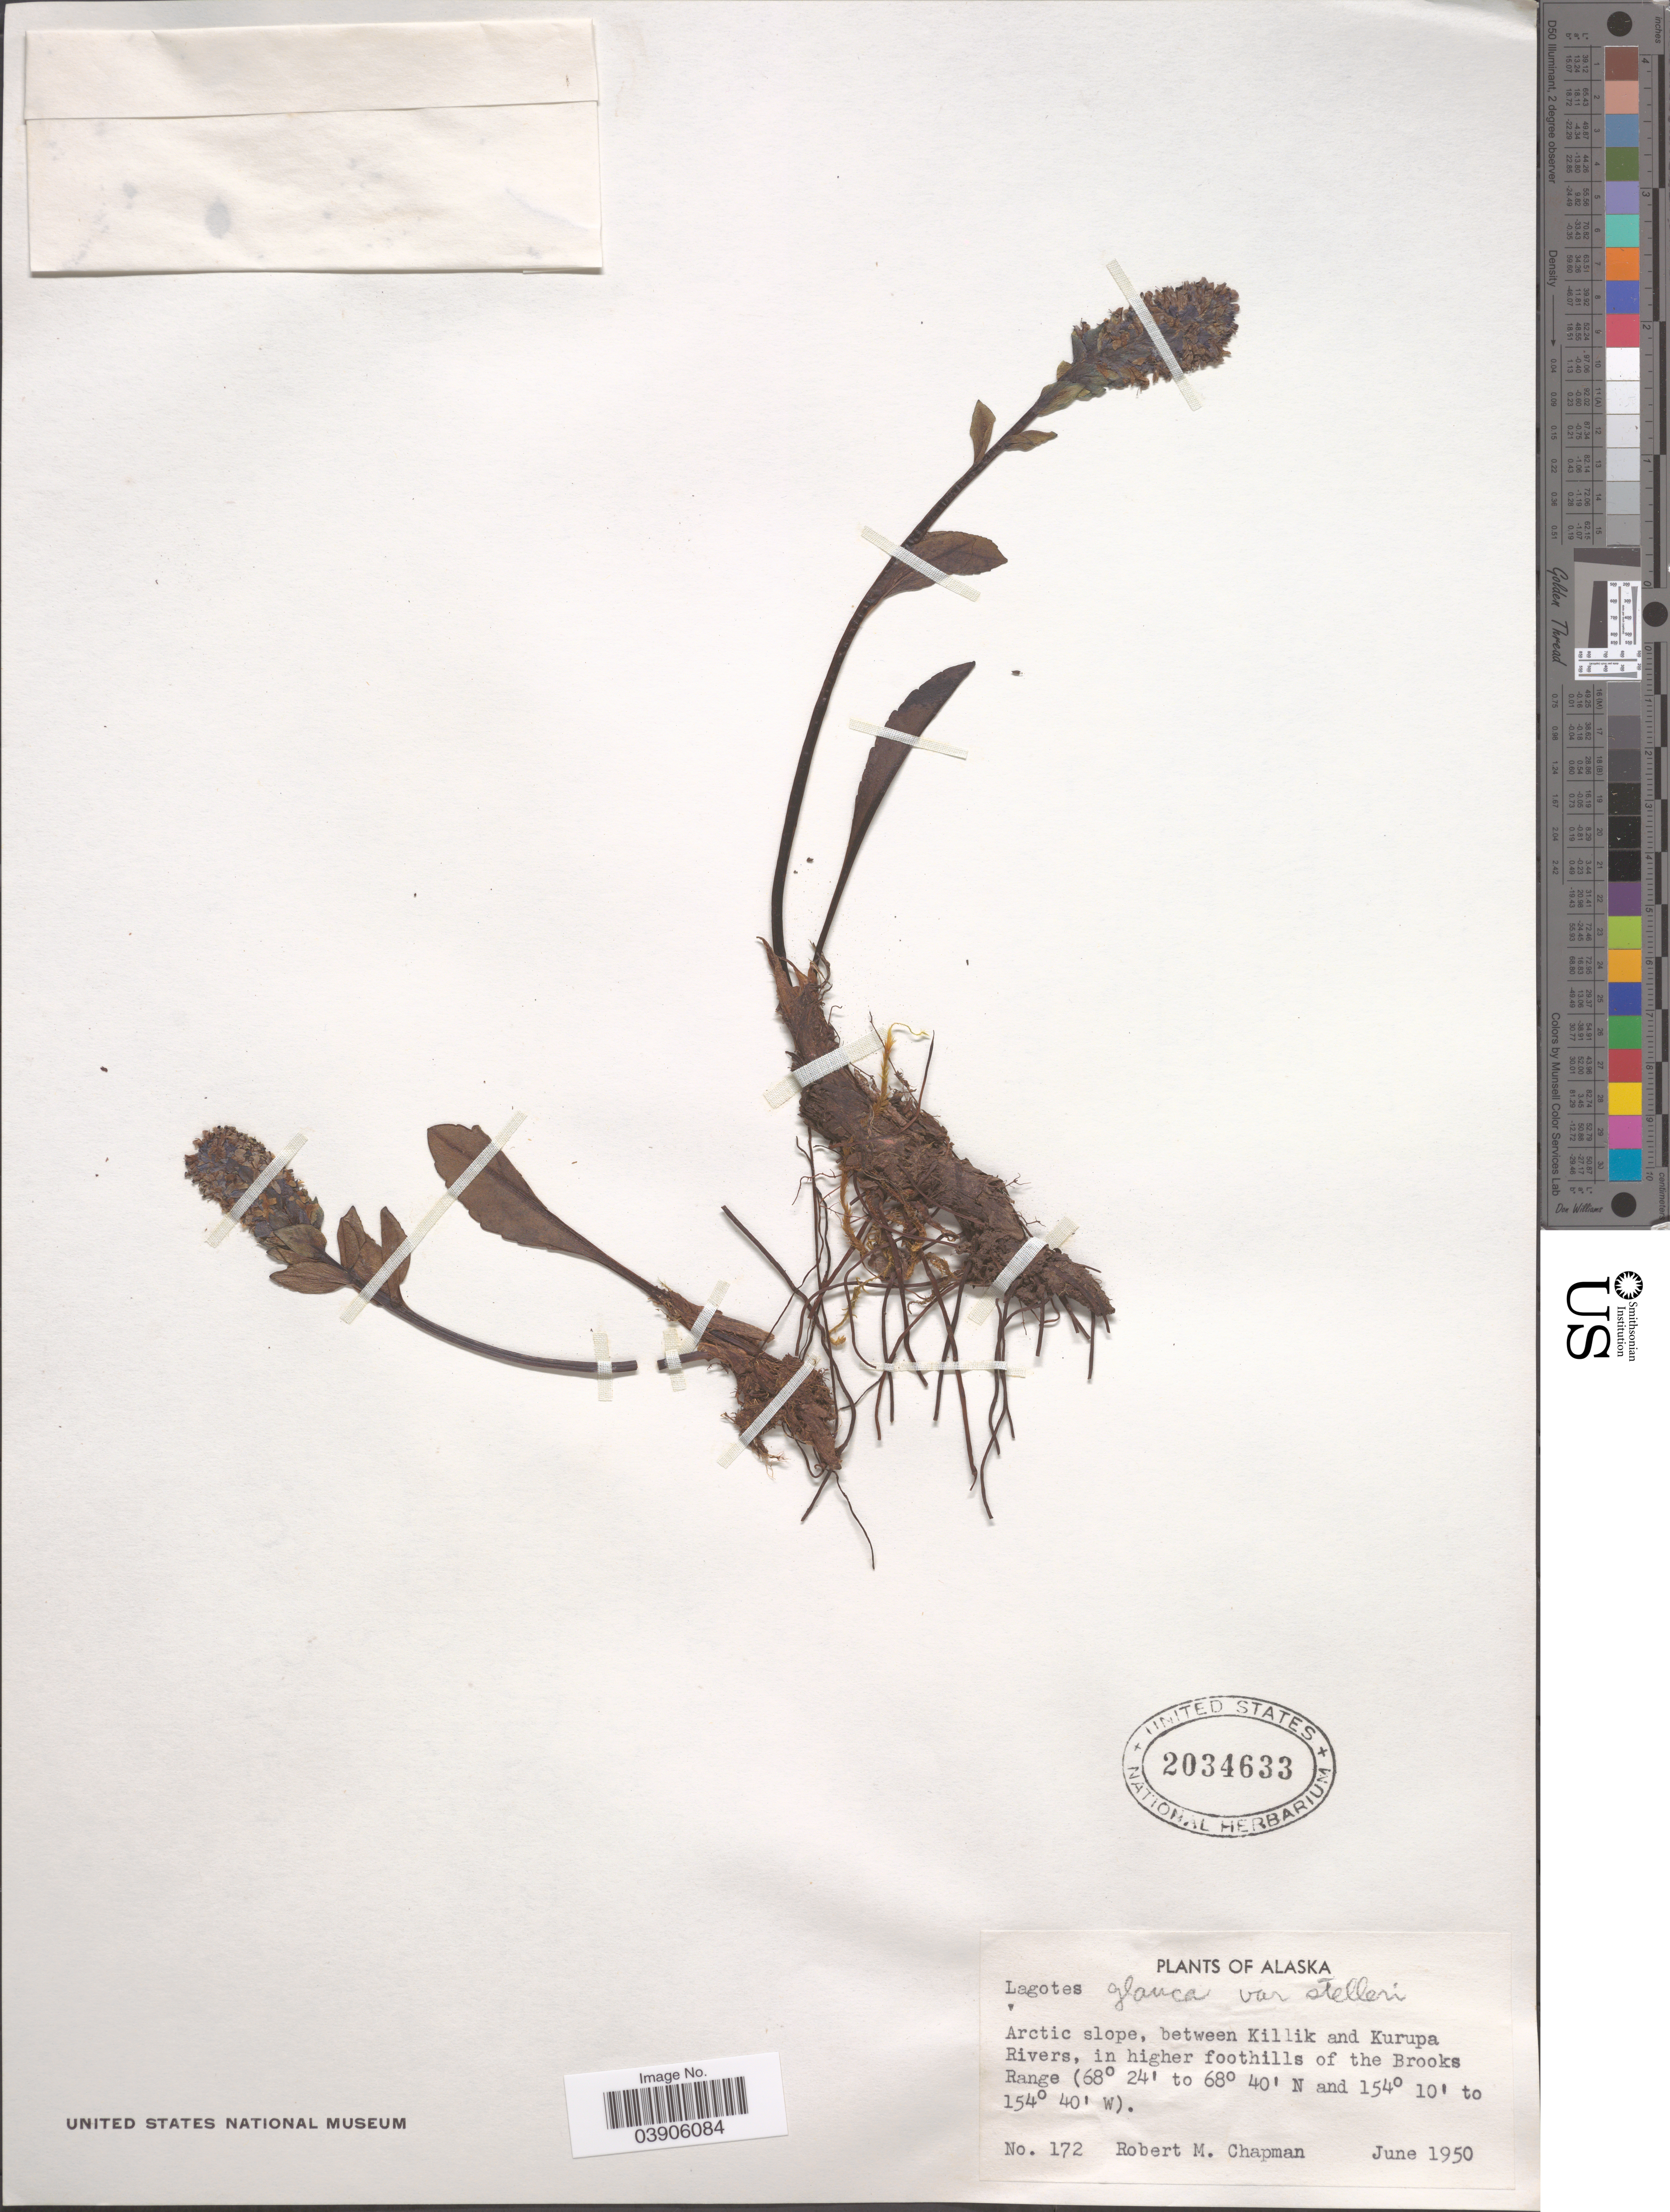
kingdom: Plantae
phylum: Tracheophyta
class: Magnoliopsida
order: Lamiales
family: Plantaginaceae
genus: Lagotis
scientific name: Lagotis glauca var. stelleri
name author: Trautv.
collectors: R. M. Chapman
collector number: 172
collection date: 1950-06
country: United States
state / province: Alaska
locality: Arctic slope, between Killik and Kurupa Rivers, in higher foothills of the Brooks Range.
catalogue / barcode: US 2034633